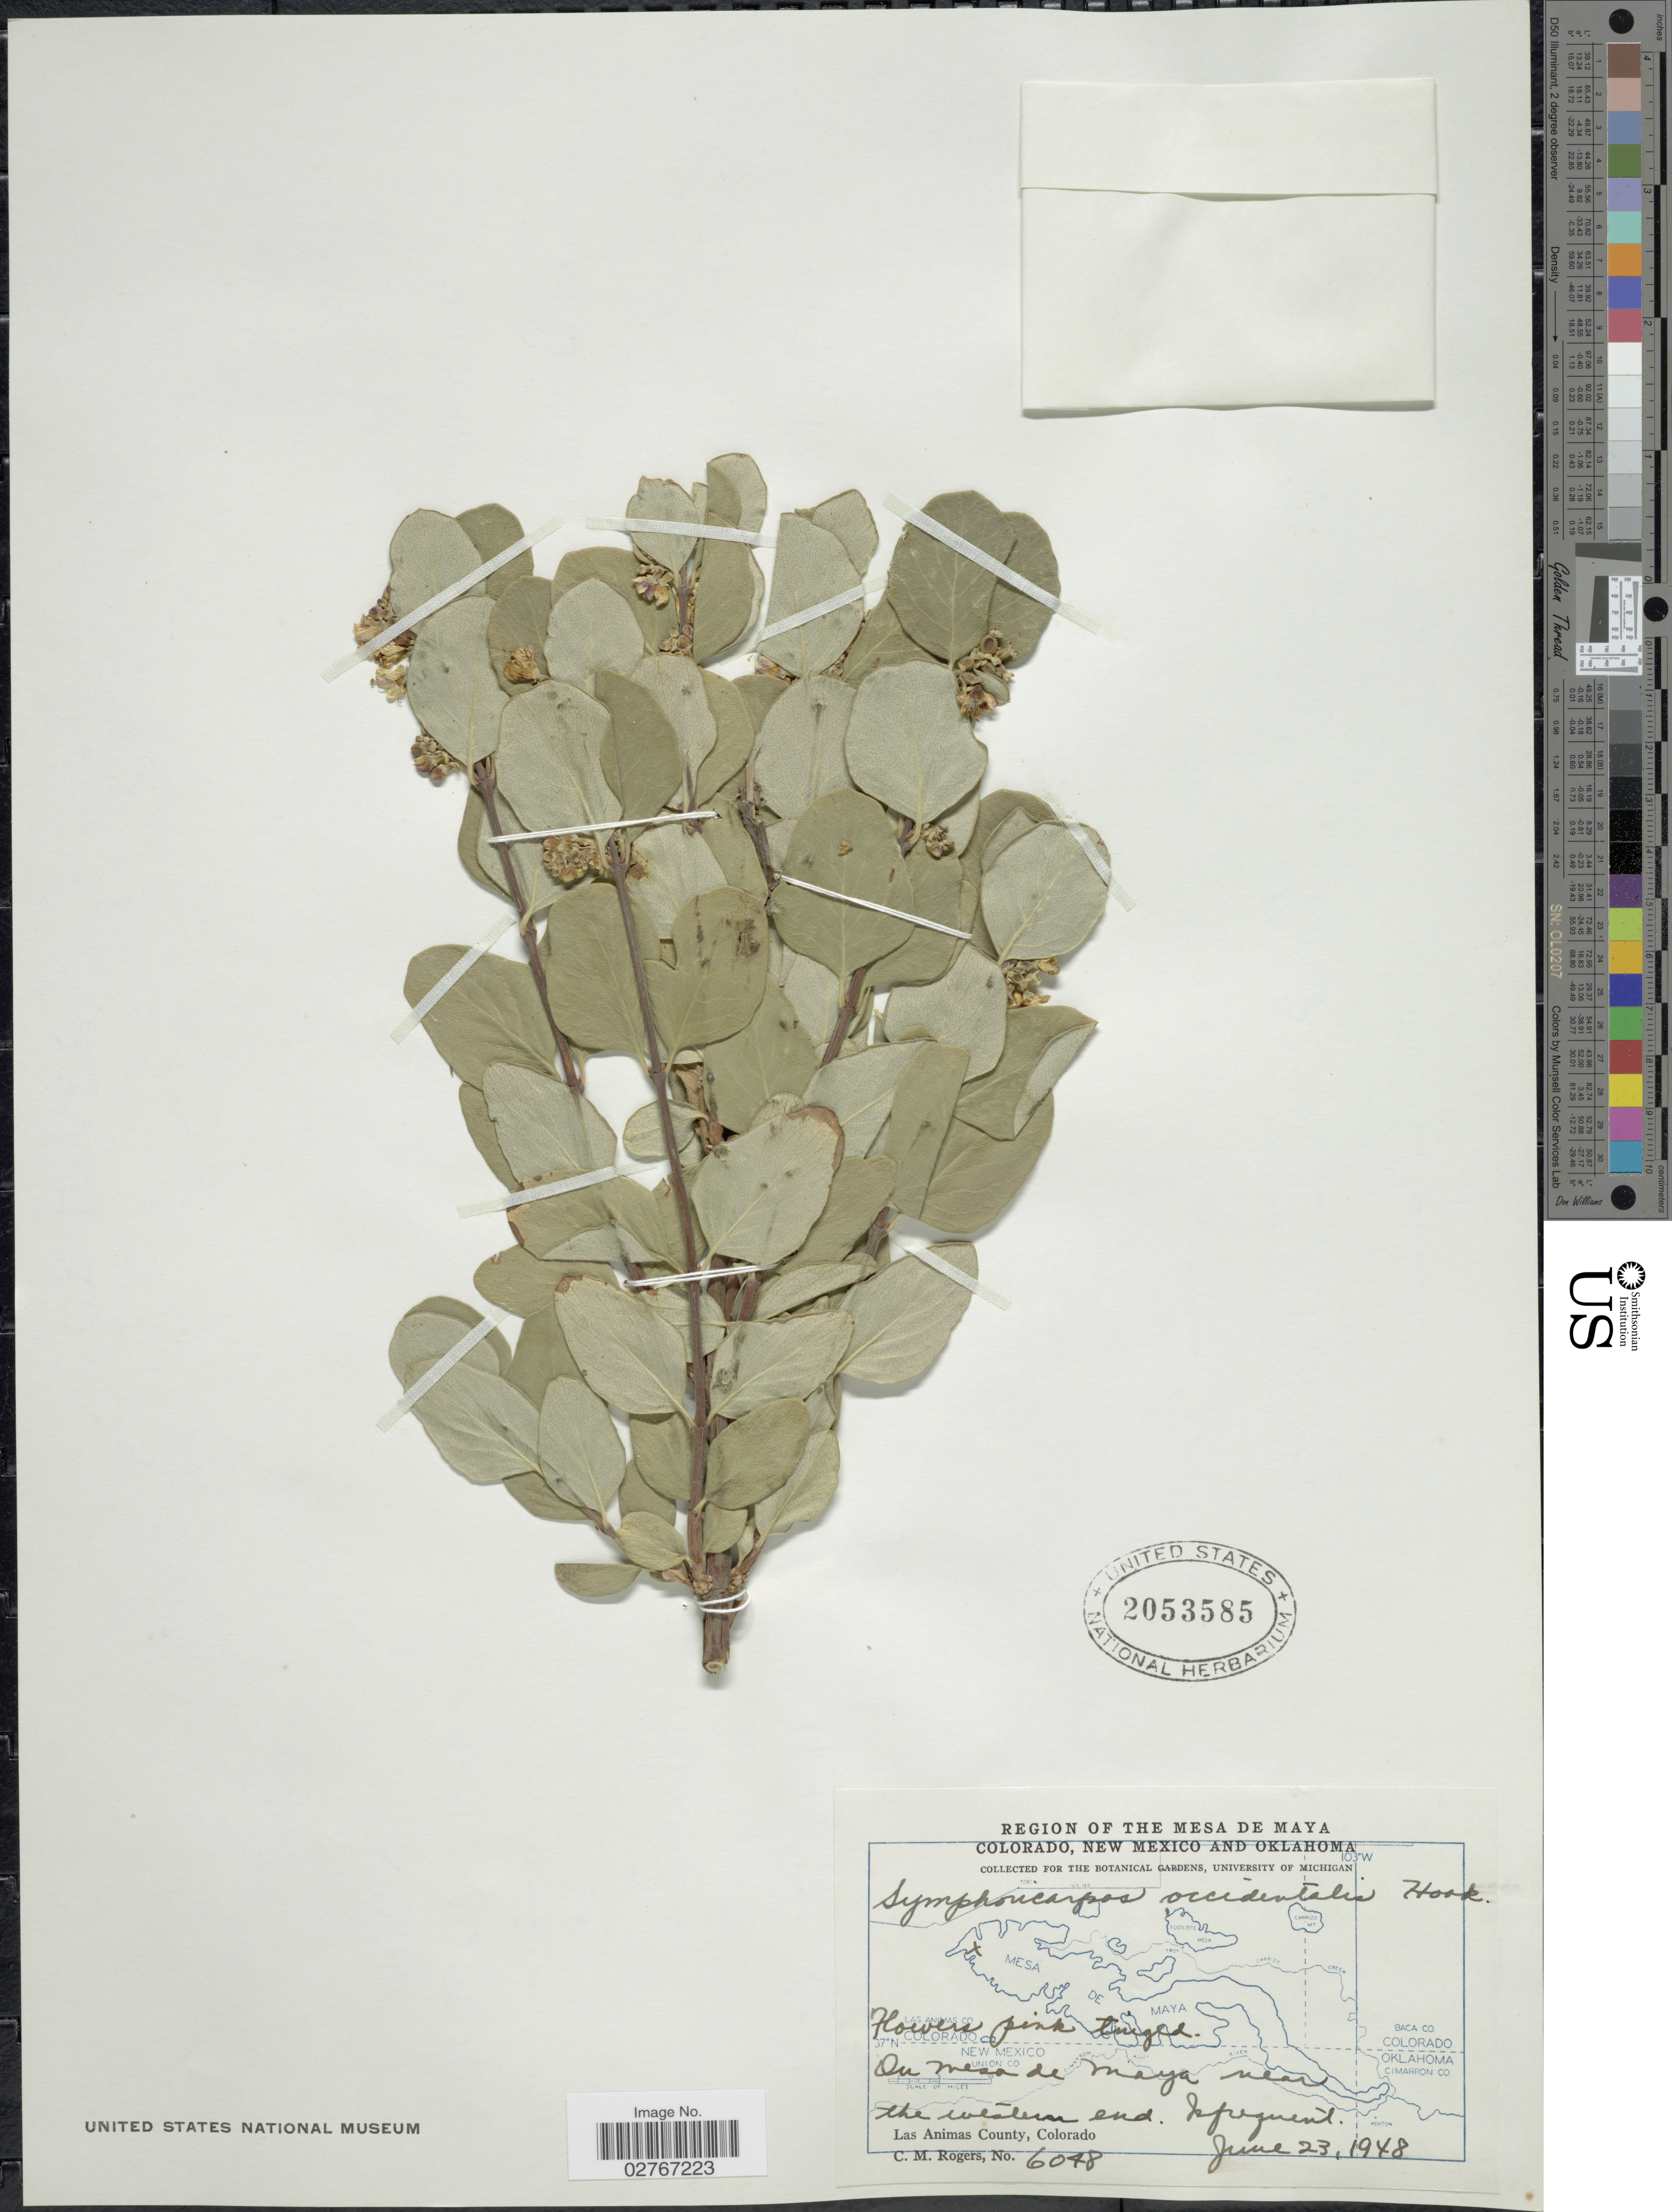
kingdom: Plantae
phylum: Tracheophyta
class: Magnoliopsida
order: Dipsacales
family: Caprifoliaceae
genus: Symphoricarpos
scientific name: Symphoricarpos occidentalis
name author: (R. Br.) Hook.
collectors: C. M. Rogers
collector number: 6048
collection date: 1948-06-23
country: United States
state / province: Colorado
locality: Region of the Mesa de Maya near the western end. Las Animas County.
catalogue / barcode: US 2053585